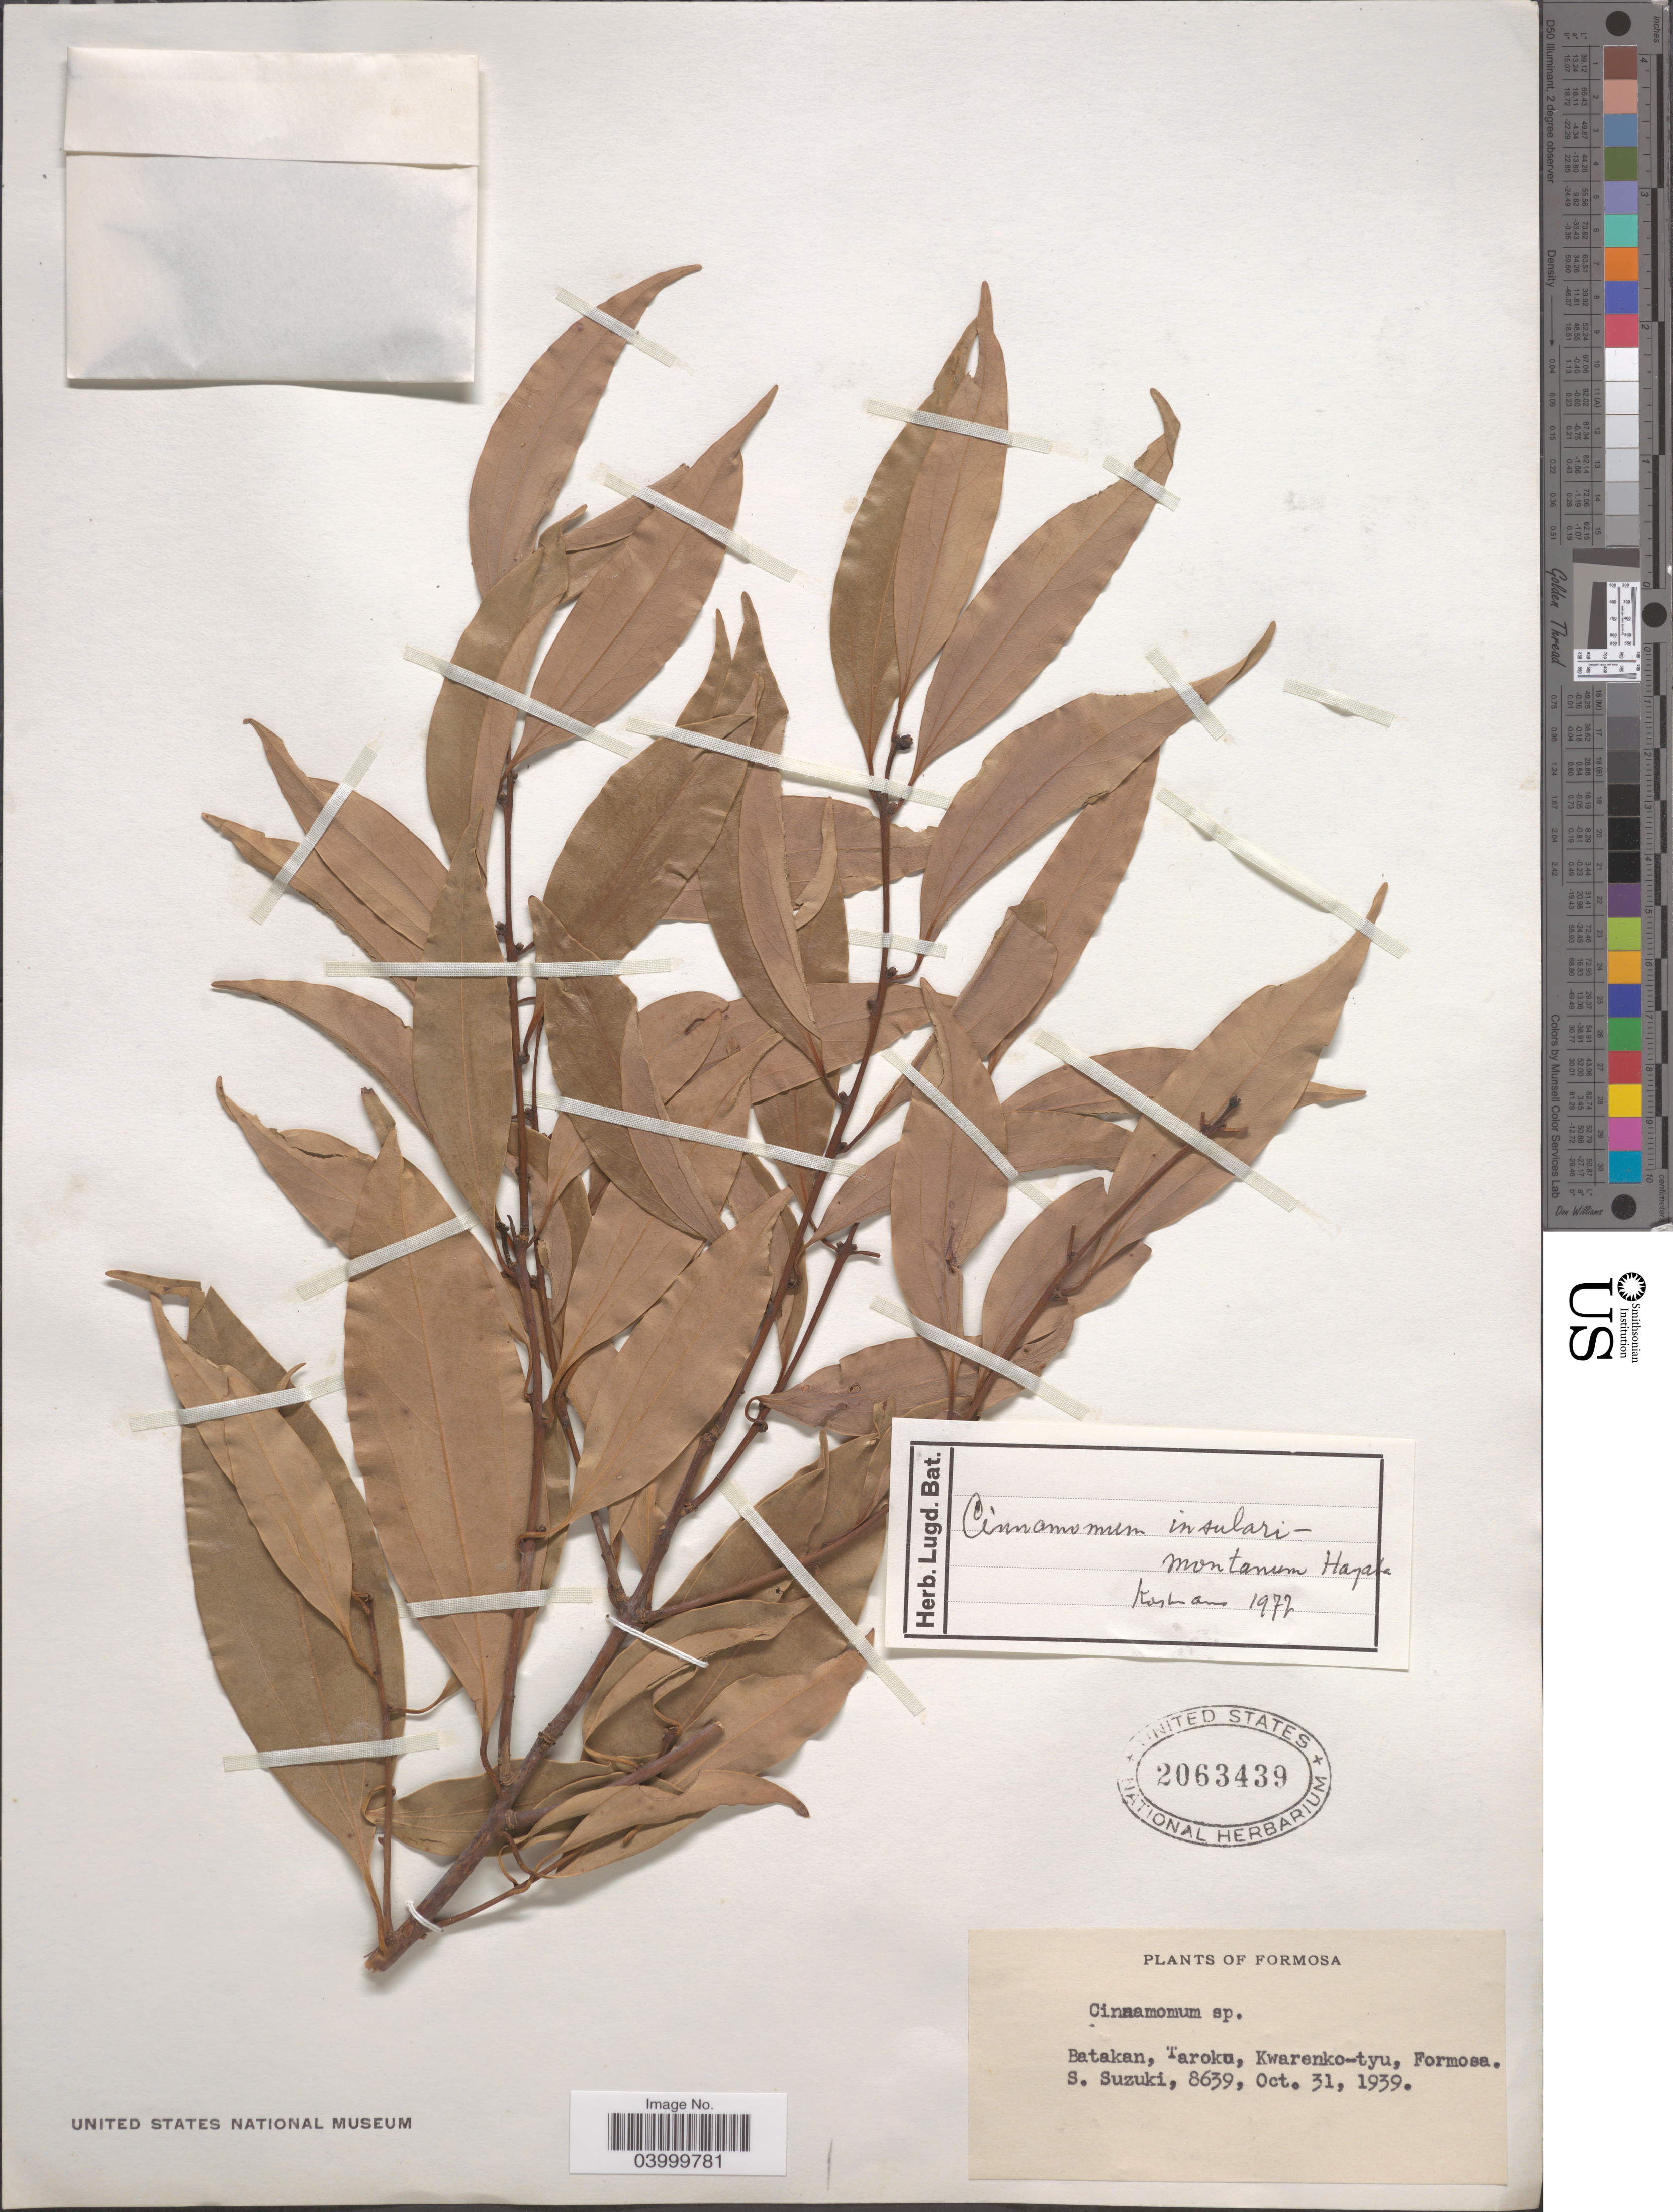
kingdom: Plantae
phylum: Tracheophyta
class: Magnoliopsida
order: Laurales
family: Lauraceae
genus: Cinnamomum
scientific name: Cinnamomum insularimontanum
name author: Hayata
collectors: S. Suzuki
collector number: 8639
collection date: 1939-10-31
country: Taiwan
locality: Formosa. Batakan, Taroku, Kwarenko-tyu.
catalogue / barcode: US 2063439